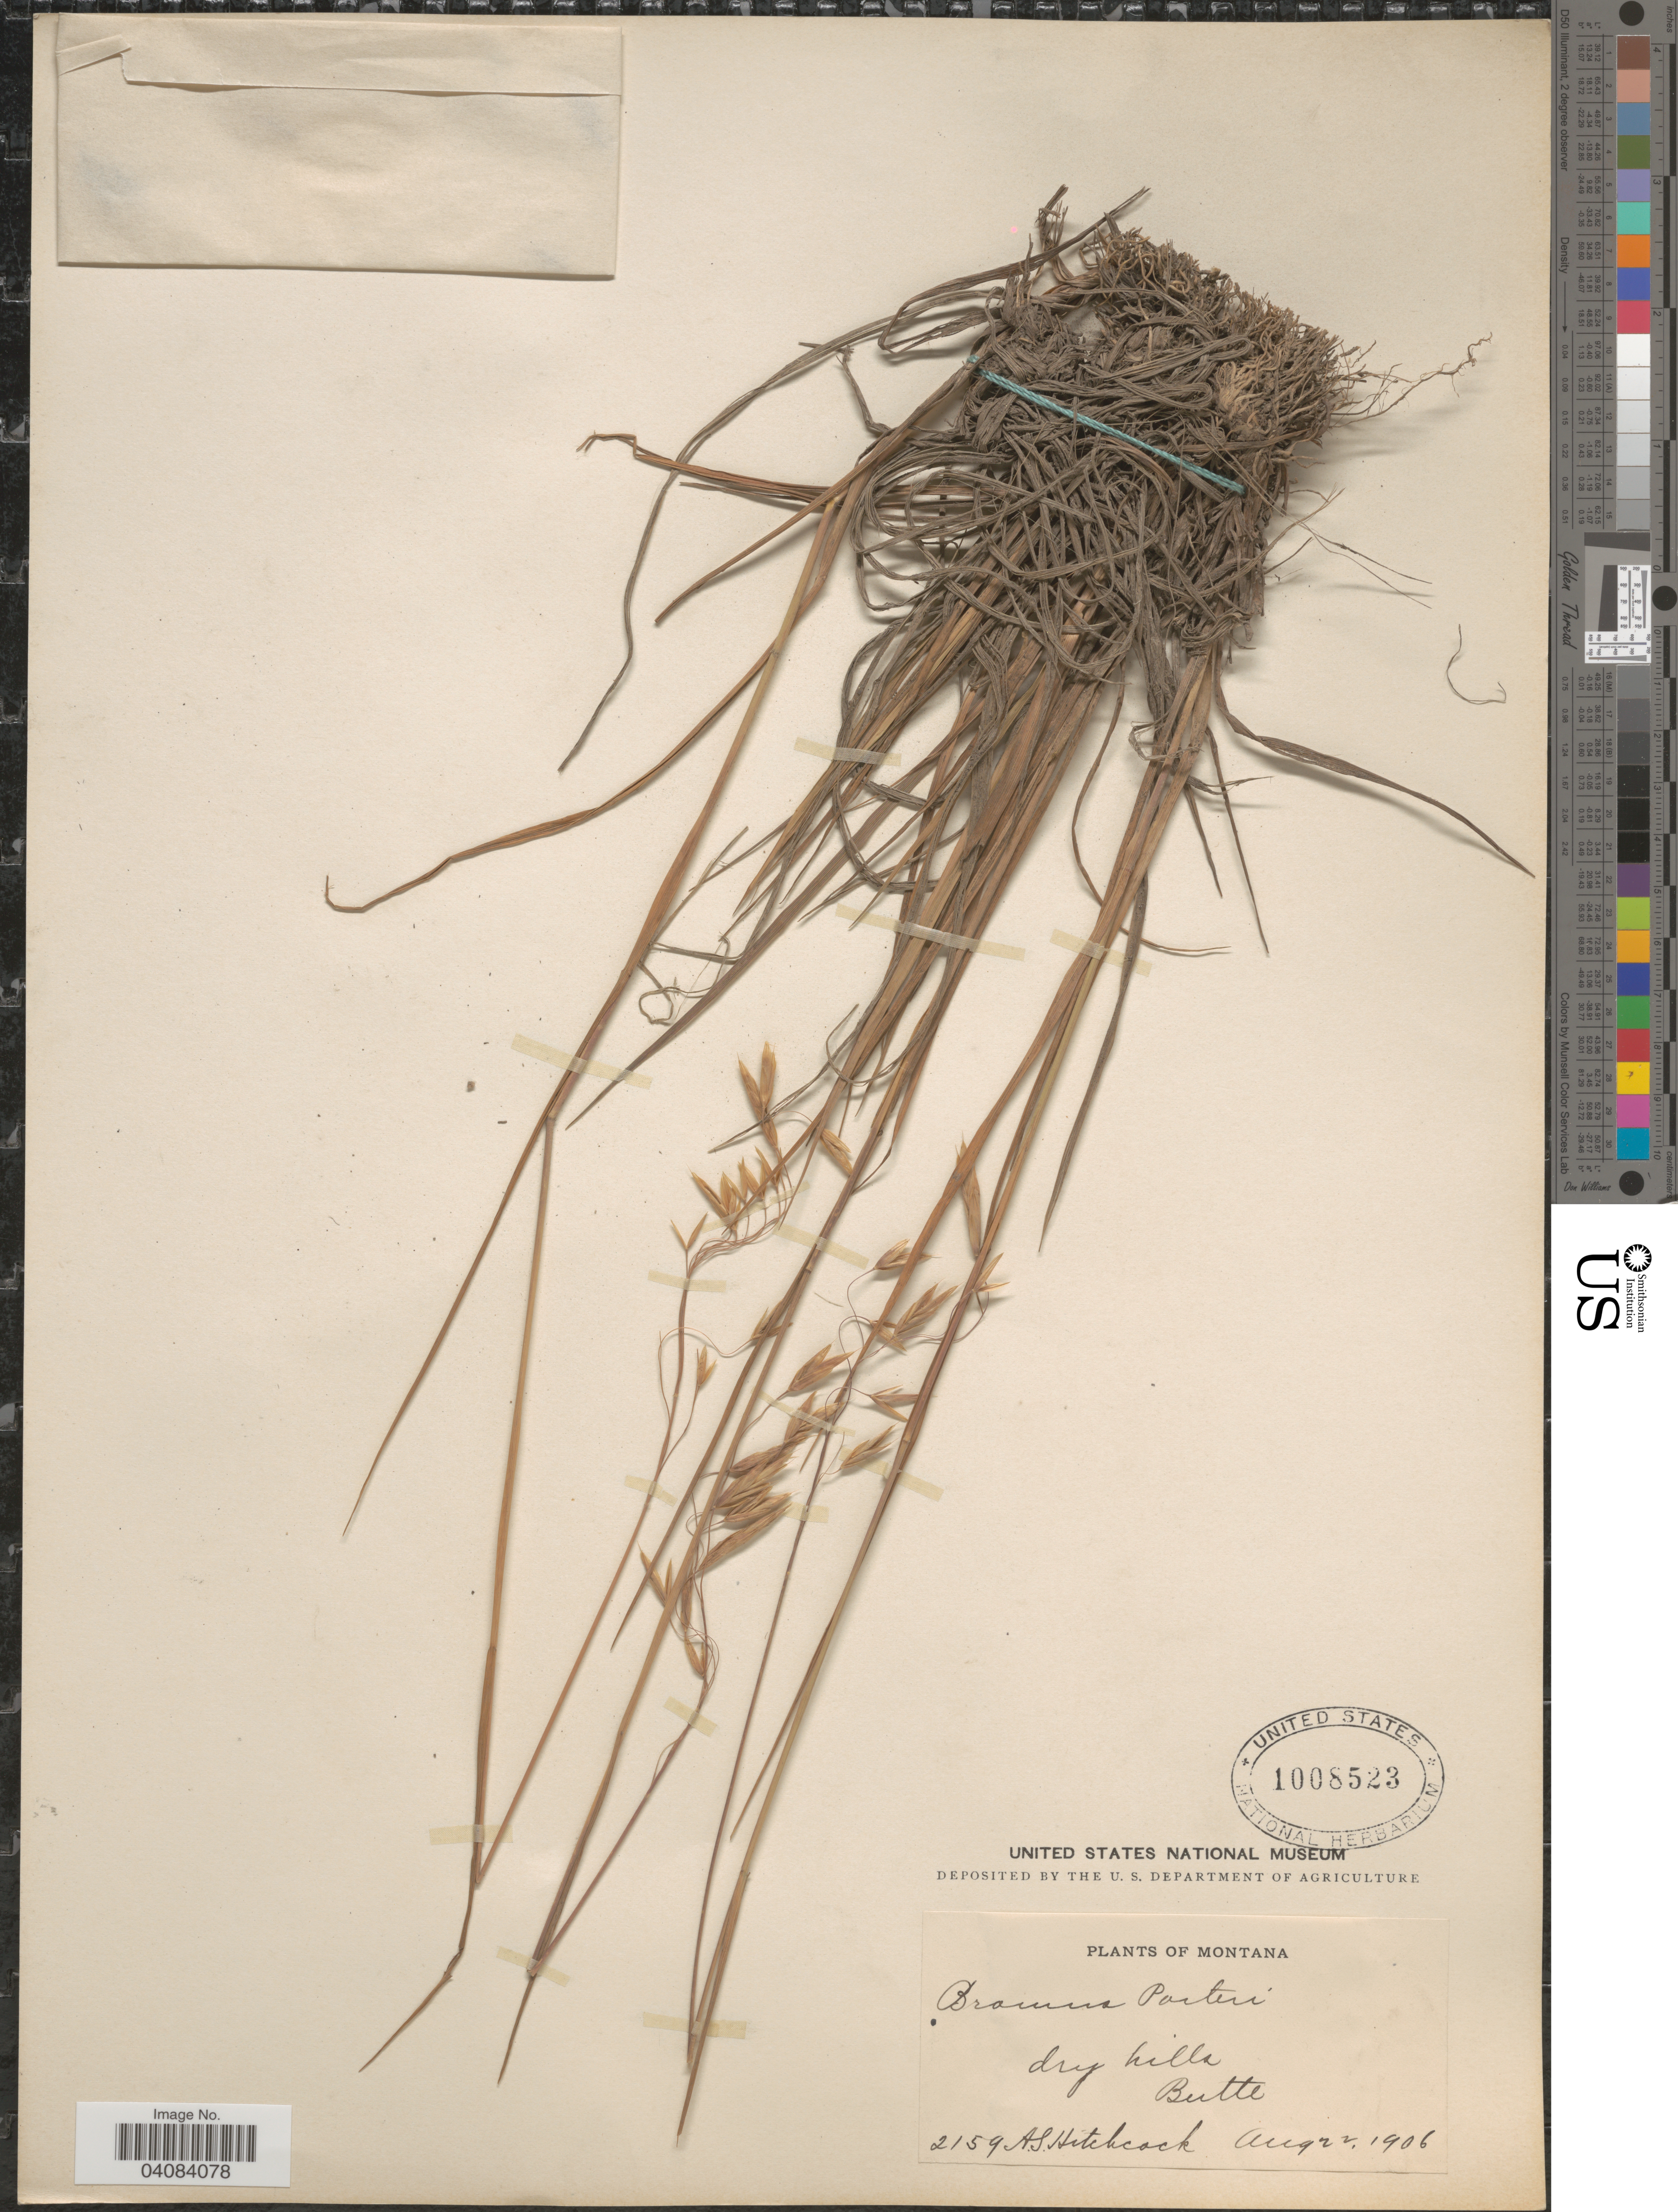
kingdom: Plantae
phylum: Tracheophyta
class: Liliopsida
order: Poales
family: Poaceae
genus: Bromus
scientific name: Bromus porteri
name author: (J.M. Coult.) Nash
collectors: A. S. Hitchcock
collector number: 2159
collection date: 1906-08-22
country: United States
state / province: Montana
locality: Dry hills. Butte.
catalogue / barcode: US 1008523